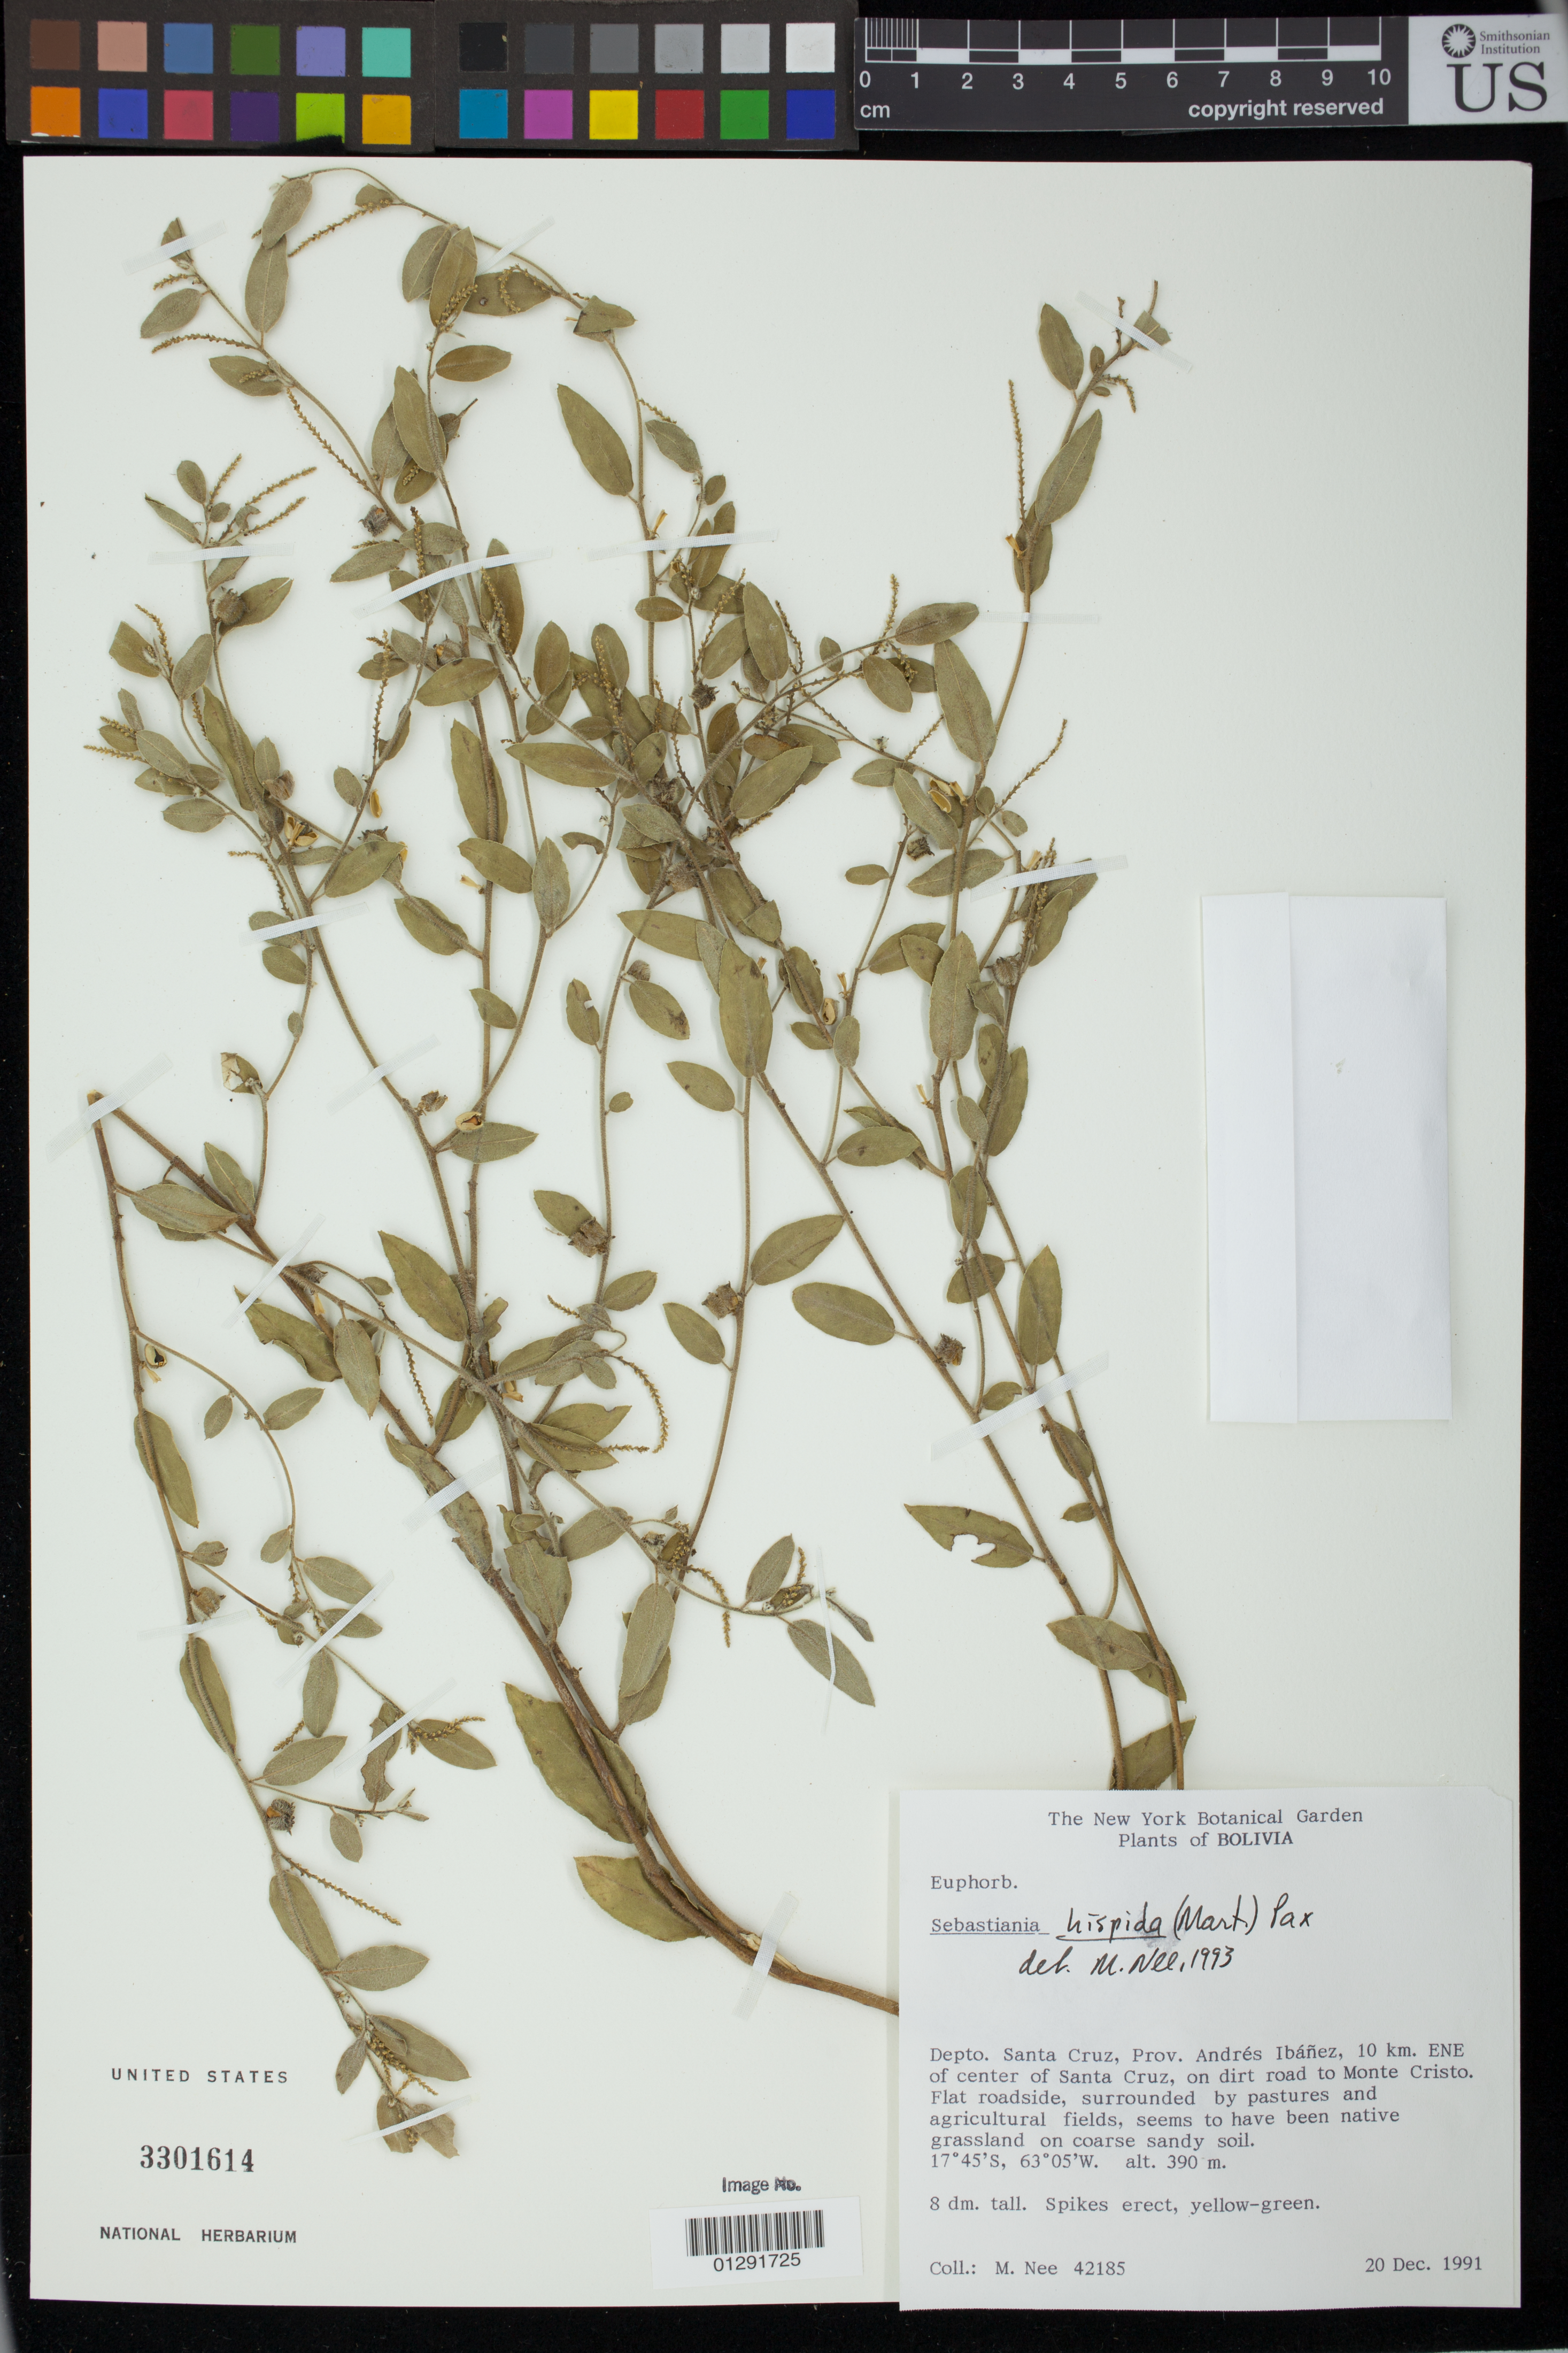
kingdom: Plantae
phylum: Tracheophyta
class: Magnoliopsida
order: Malpighiales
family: Euphorbiaceae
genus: Sebastiania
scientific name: Sebastiania hispida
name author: (Mart.) Pax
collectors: M. Nee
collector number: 42185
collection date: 1991-12-20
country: Bolivia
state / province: Santa Cruz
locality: Prov. Andres Ibanez, 10 km. ENE of center of Santa Cruz, on dirt road to Monte Cristo.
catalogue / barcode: US 3301614